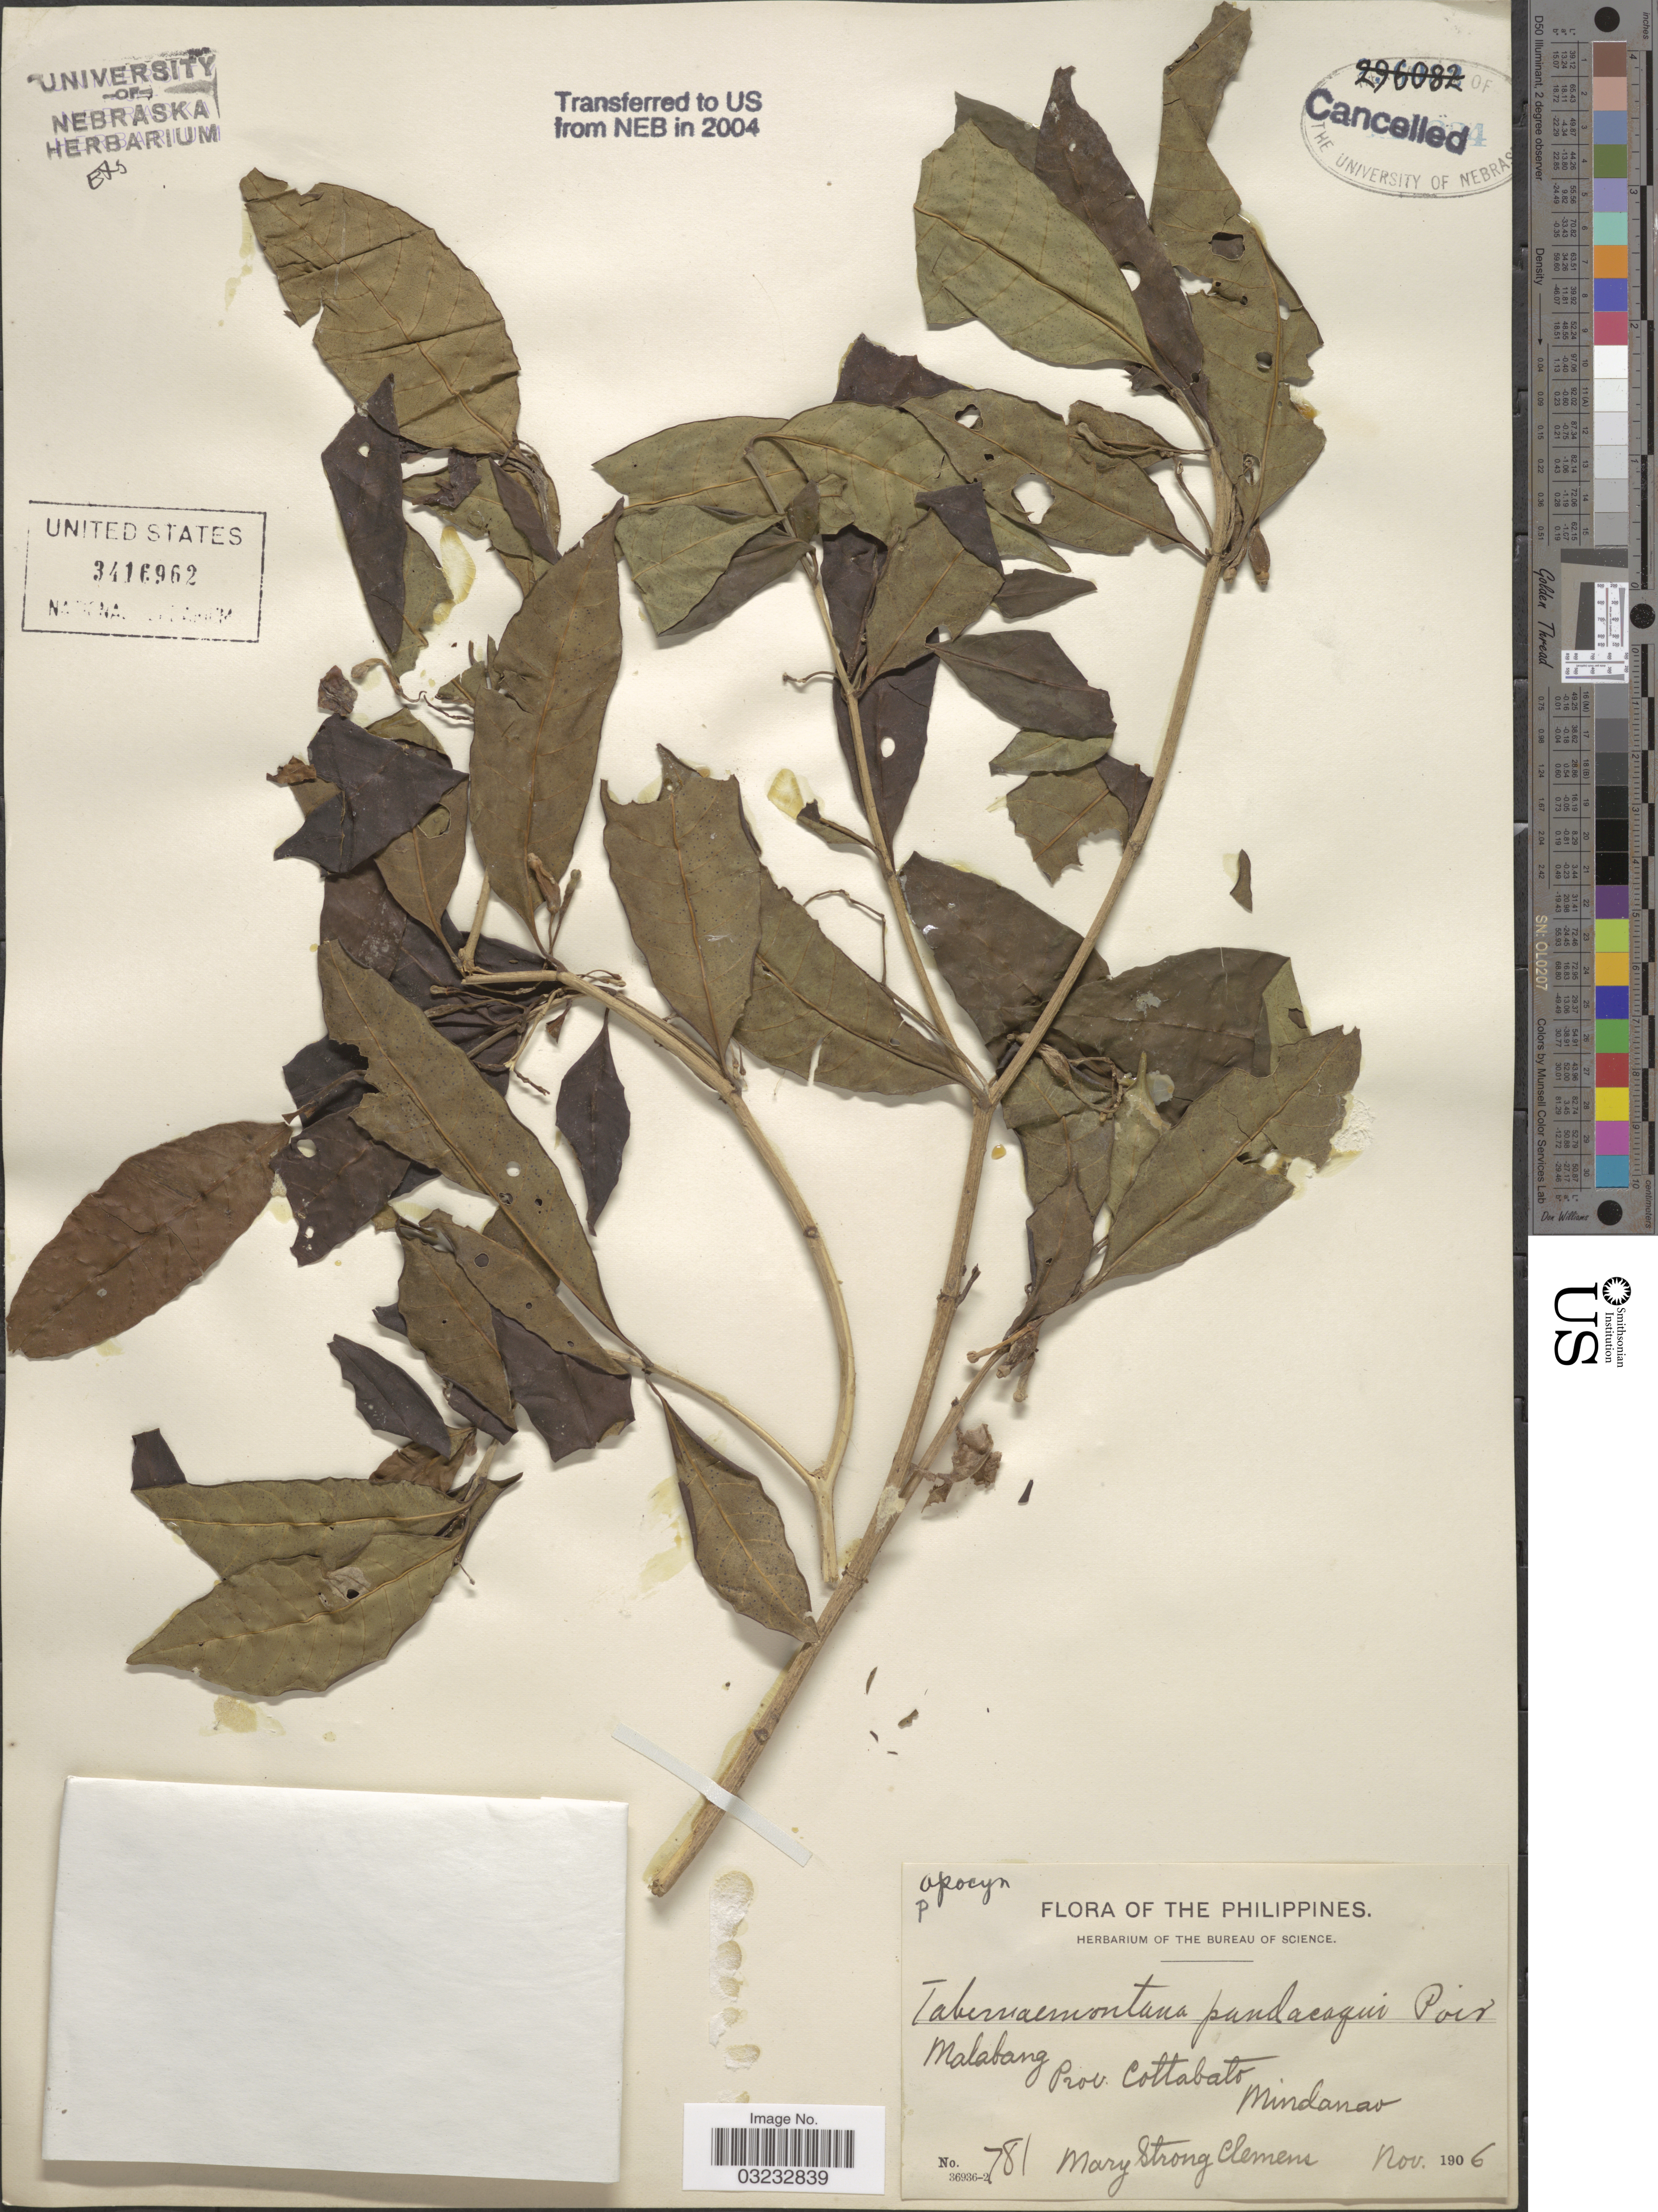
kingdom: Plantae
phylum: Tracheophyta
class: Magnoliopsida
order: Gentianales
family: Apocynaceae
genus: Tabernaemontana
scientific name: Tabernaemontana pandacaqui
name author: Poir.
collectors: M. S. Clemens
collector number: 781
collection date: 1906-11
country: Philippines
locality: Malabang, Prov. Cottabato, Mindanao.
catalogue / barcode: US 3416962